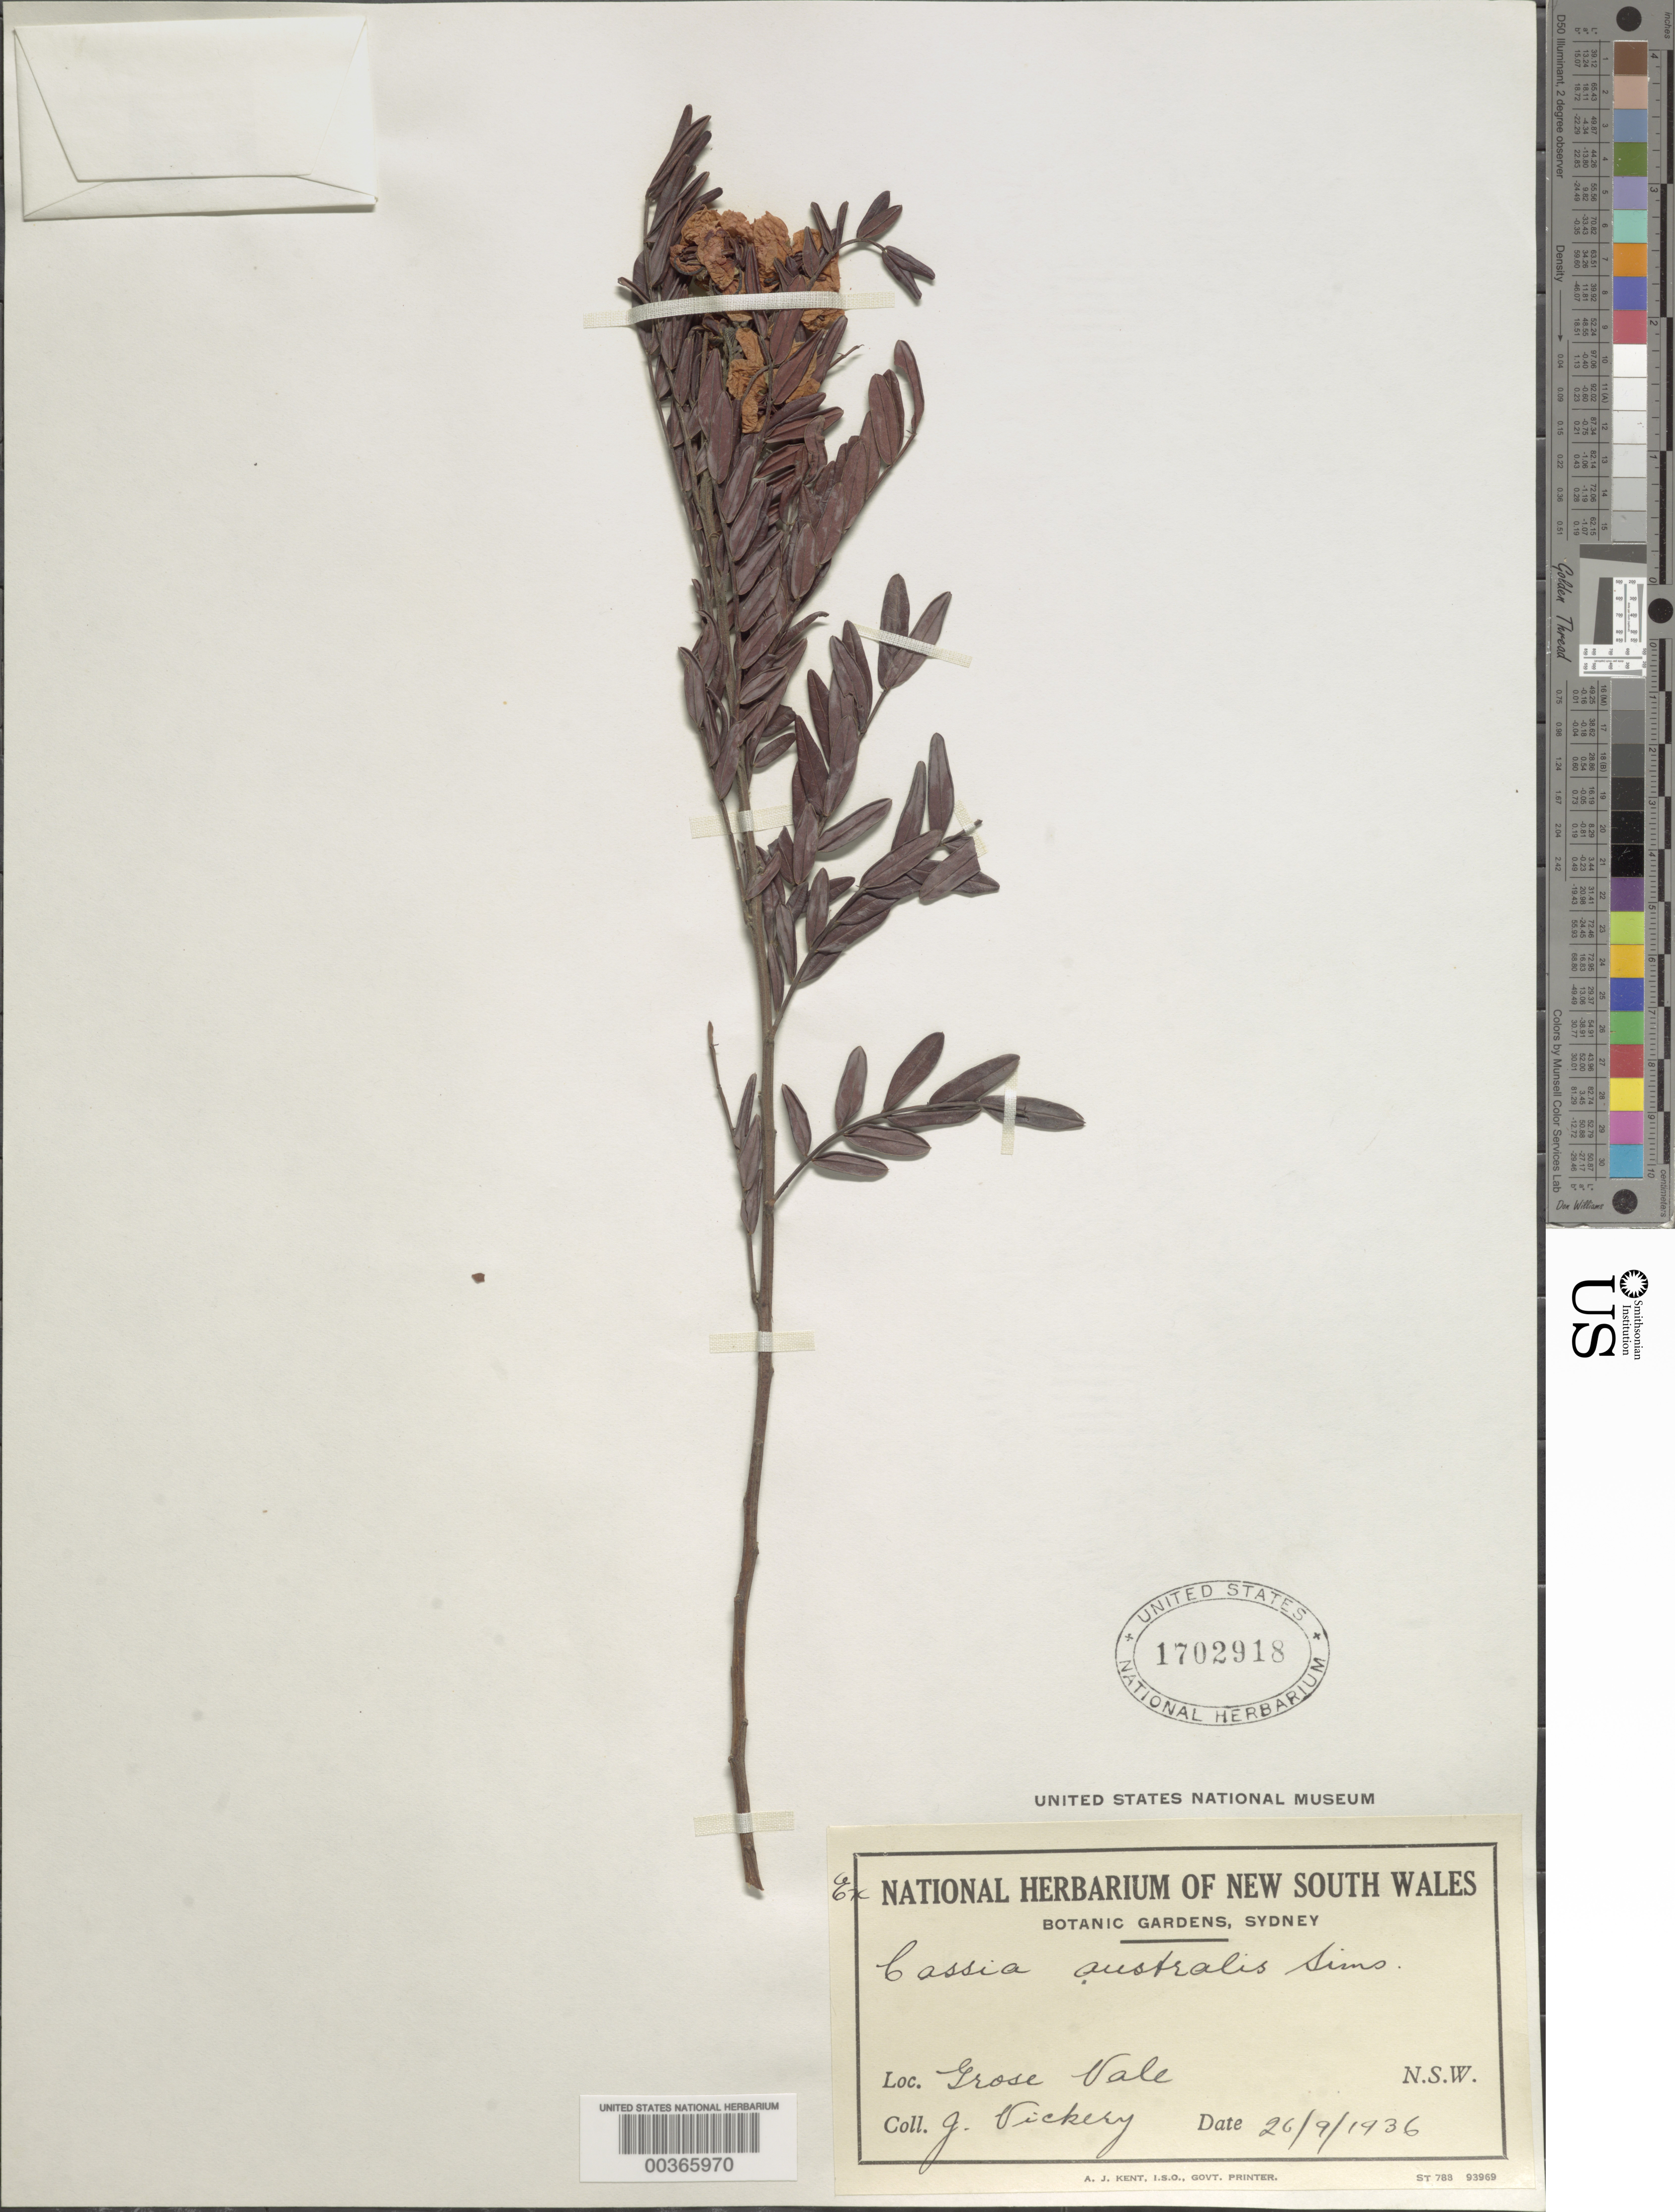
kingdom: Plantae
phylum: Tracheophyta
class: Magnoliopsida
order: Fabales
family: Fabaceae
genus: Senna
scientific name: Senna australis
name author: H.S. Irwin & Barneby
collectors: J. Vickery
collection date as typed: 26 Sep 1936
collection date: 1936-09-26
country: Australia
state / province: New South Wales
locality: Grose vale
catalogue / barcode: US 1702918